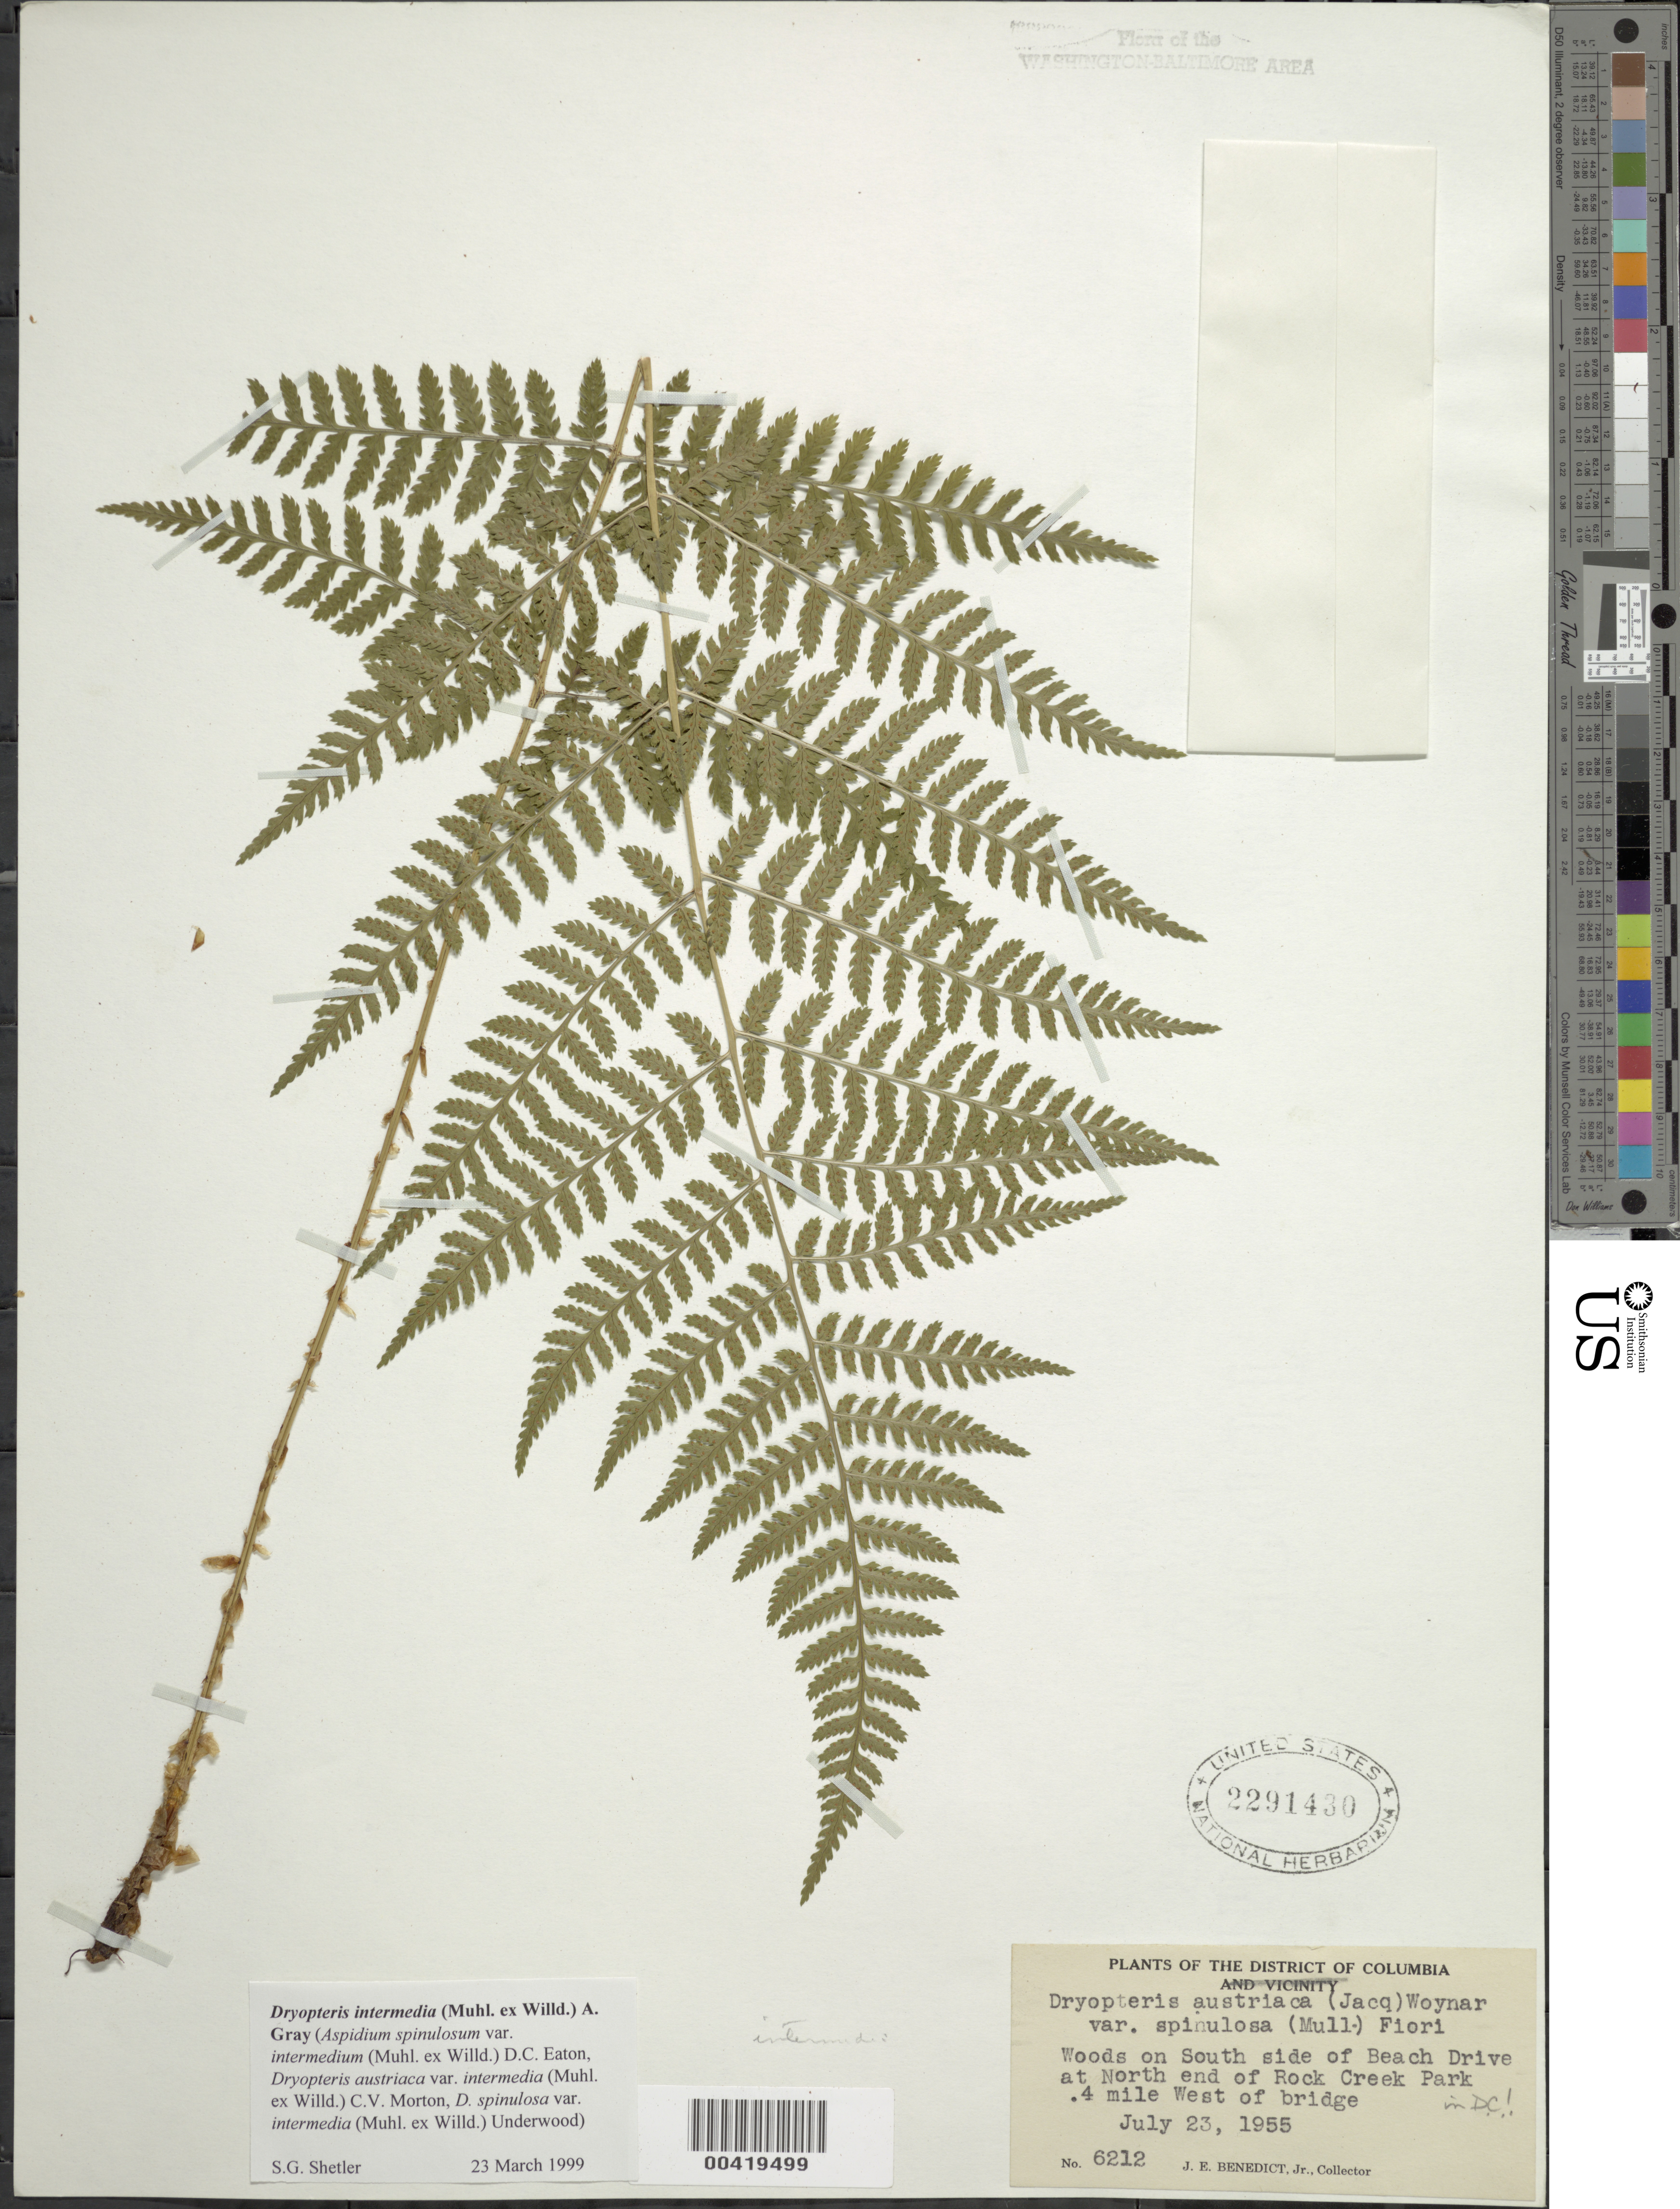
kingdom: Plantae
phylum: Tracheophyta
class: Polypodiopsida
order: Polypodiales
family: Dryopteridaceae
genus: Dryopteris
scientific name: Dryopteris intermedia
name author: (Muhl.) A. Gray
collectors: J. Benedict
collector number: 6212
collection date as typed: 23 Jul 1955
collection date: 1955-07-23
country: United States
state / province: District of Columbia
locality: West of Bridge Rock Creek Park and Vicinity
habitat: Woods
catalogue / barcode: US 2291430